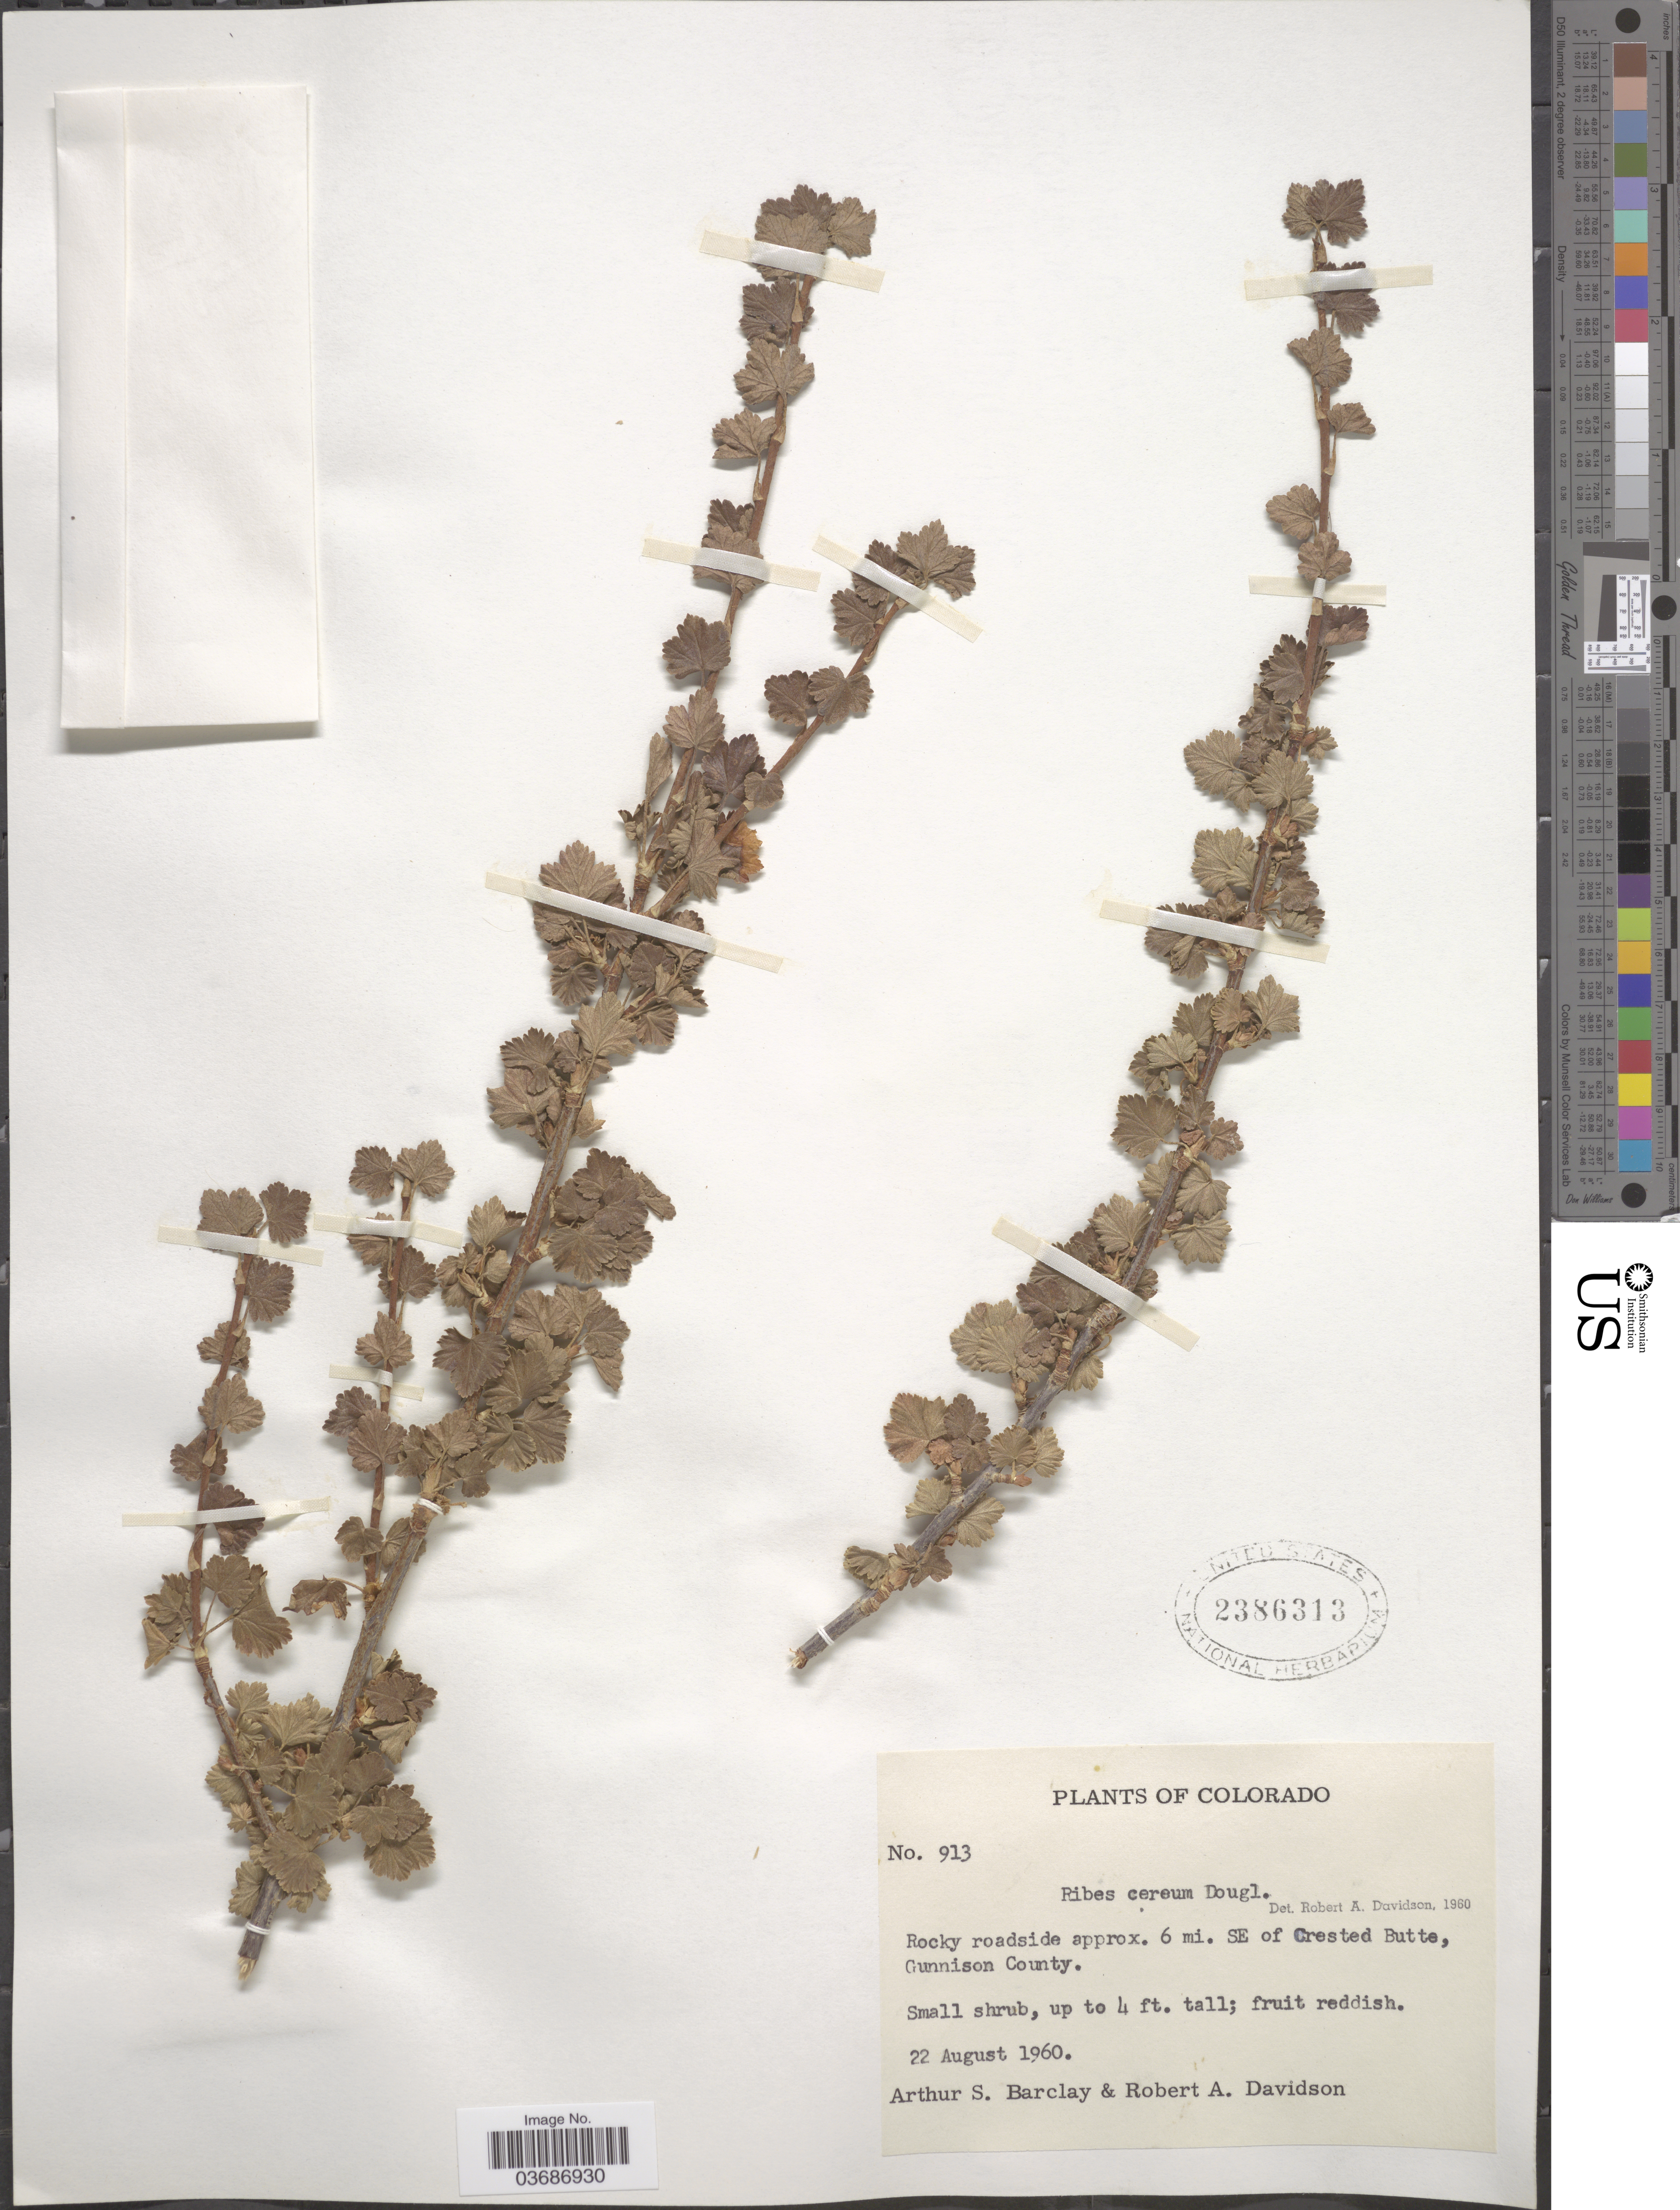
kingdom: Plantae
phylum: Tracheophyta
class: Magnoliopsida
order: Saxifragales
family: Grossulariaceae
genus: Ribes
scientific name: Ribes cereum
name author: Douglas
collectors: A. S. Barclay & R. A. Davidson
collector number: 913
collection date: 1960-08-22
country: United States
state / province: Colorado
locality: Rocky roadside approx. 6 mi. SE of Crested Butte, Gunnison County.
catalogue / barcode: US 2386313